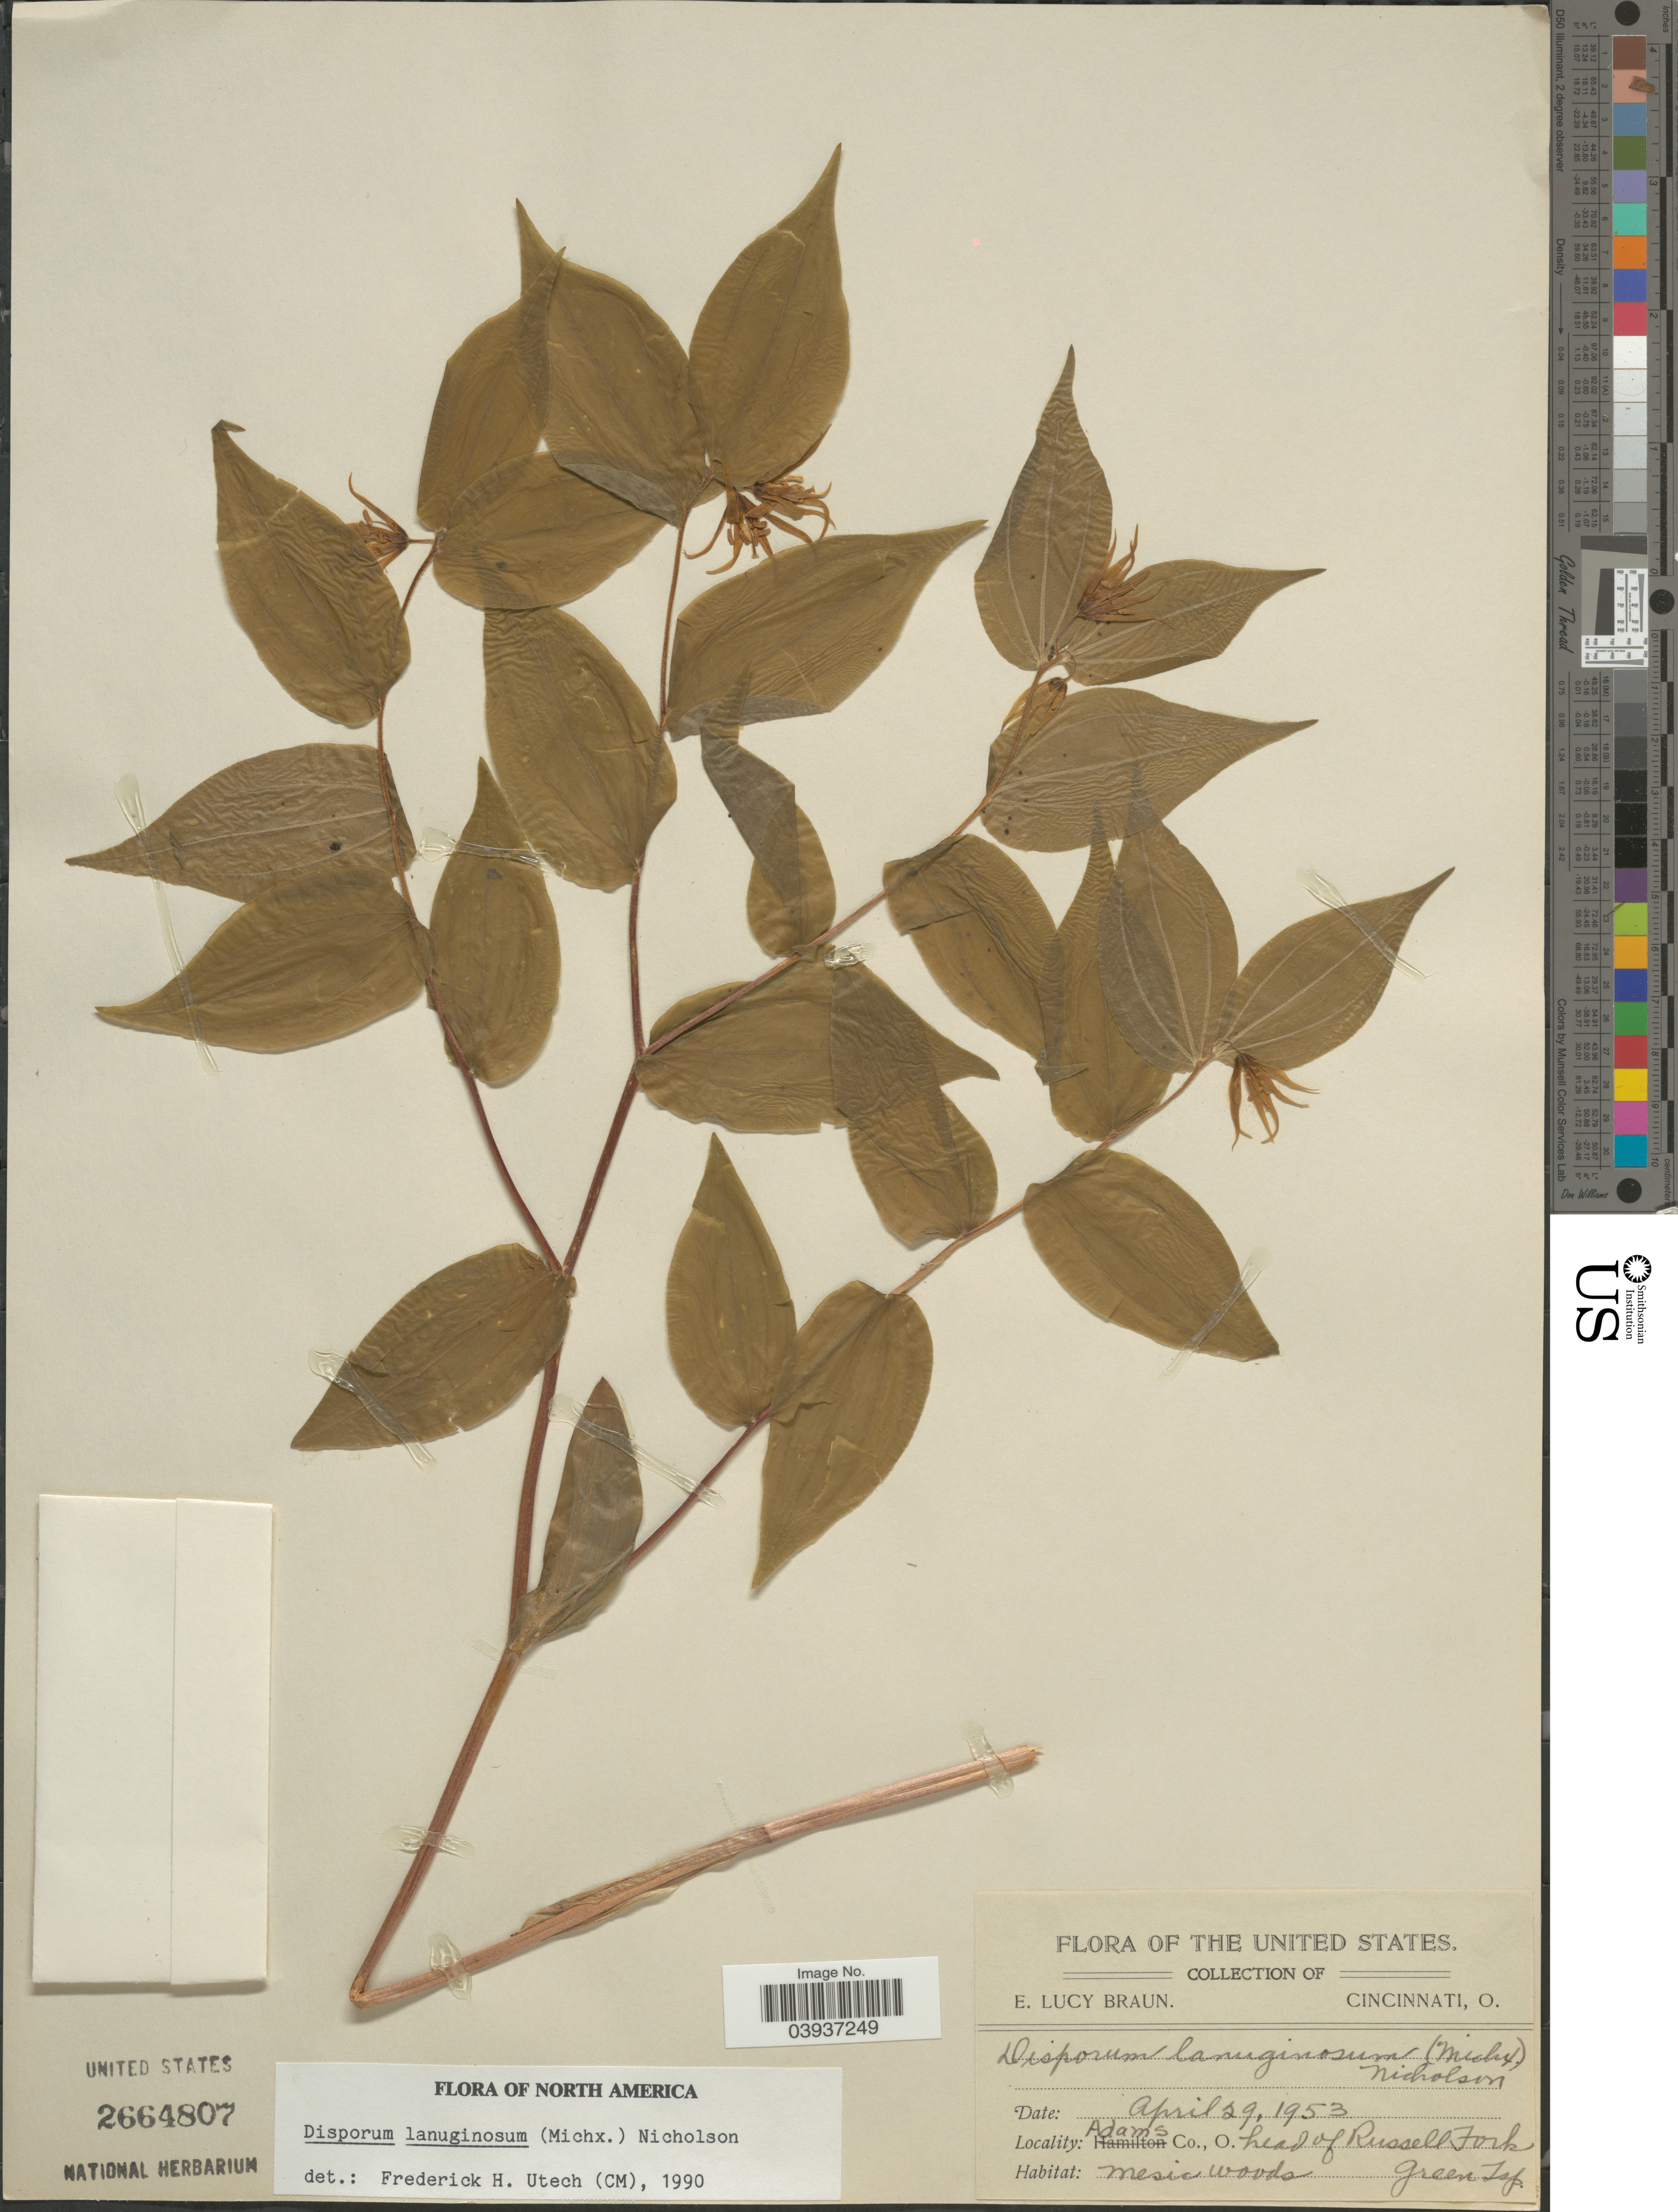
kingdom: Plantae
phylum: Tracheophyta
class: Liliopsida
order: Liliales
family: Colchicaceae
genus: Disporum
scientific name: Disporum lanuginosum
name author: (Michx.) G. Nicholson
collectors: E. L. Braun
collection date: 1953-04-29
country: United States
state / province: Ohio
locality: Adams Co., head of Russell Fork. Green Isp.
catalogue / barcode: US 2664807